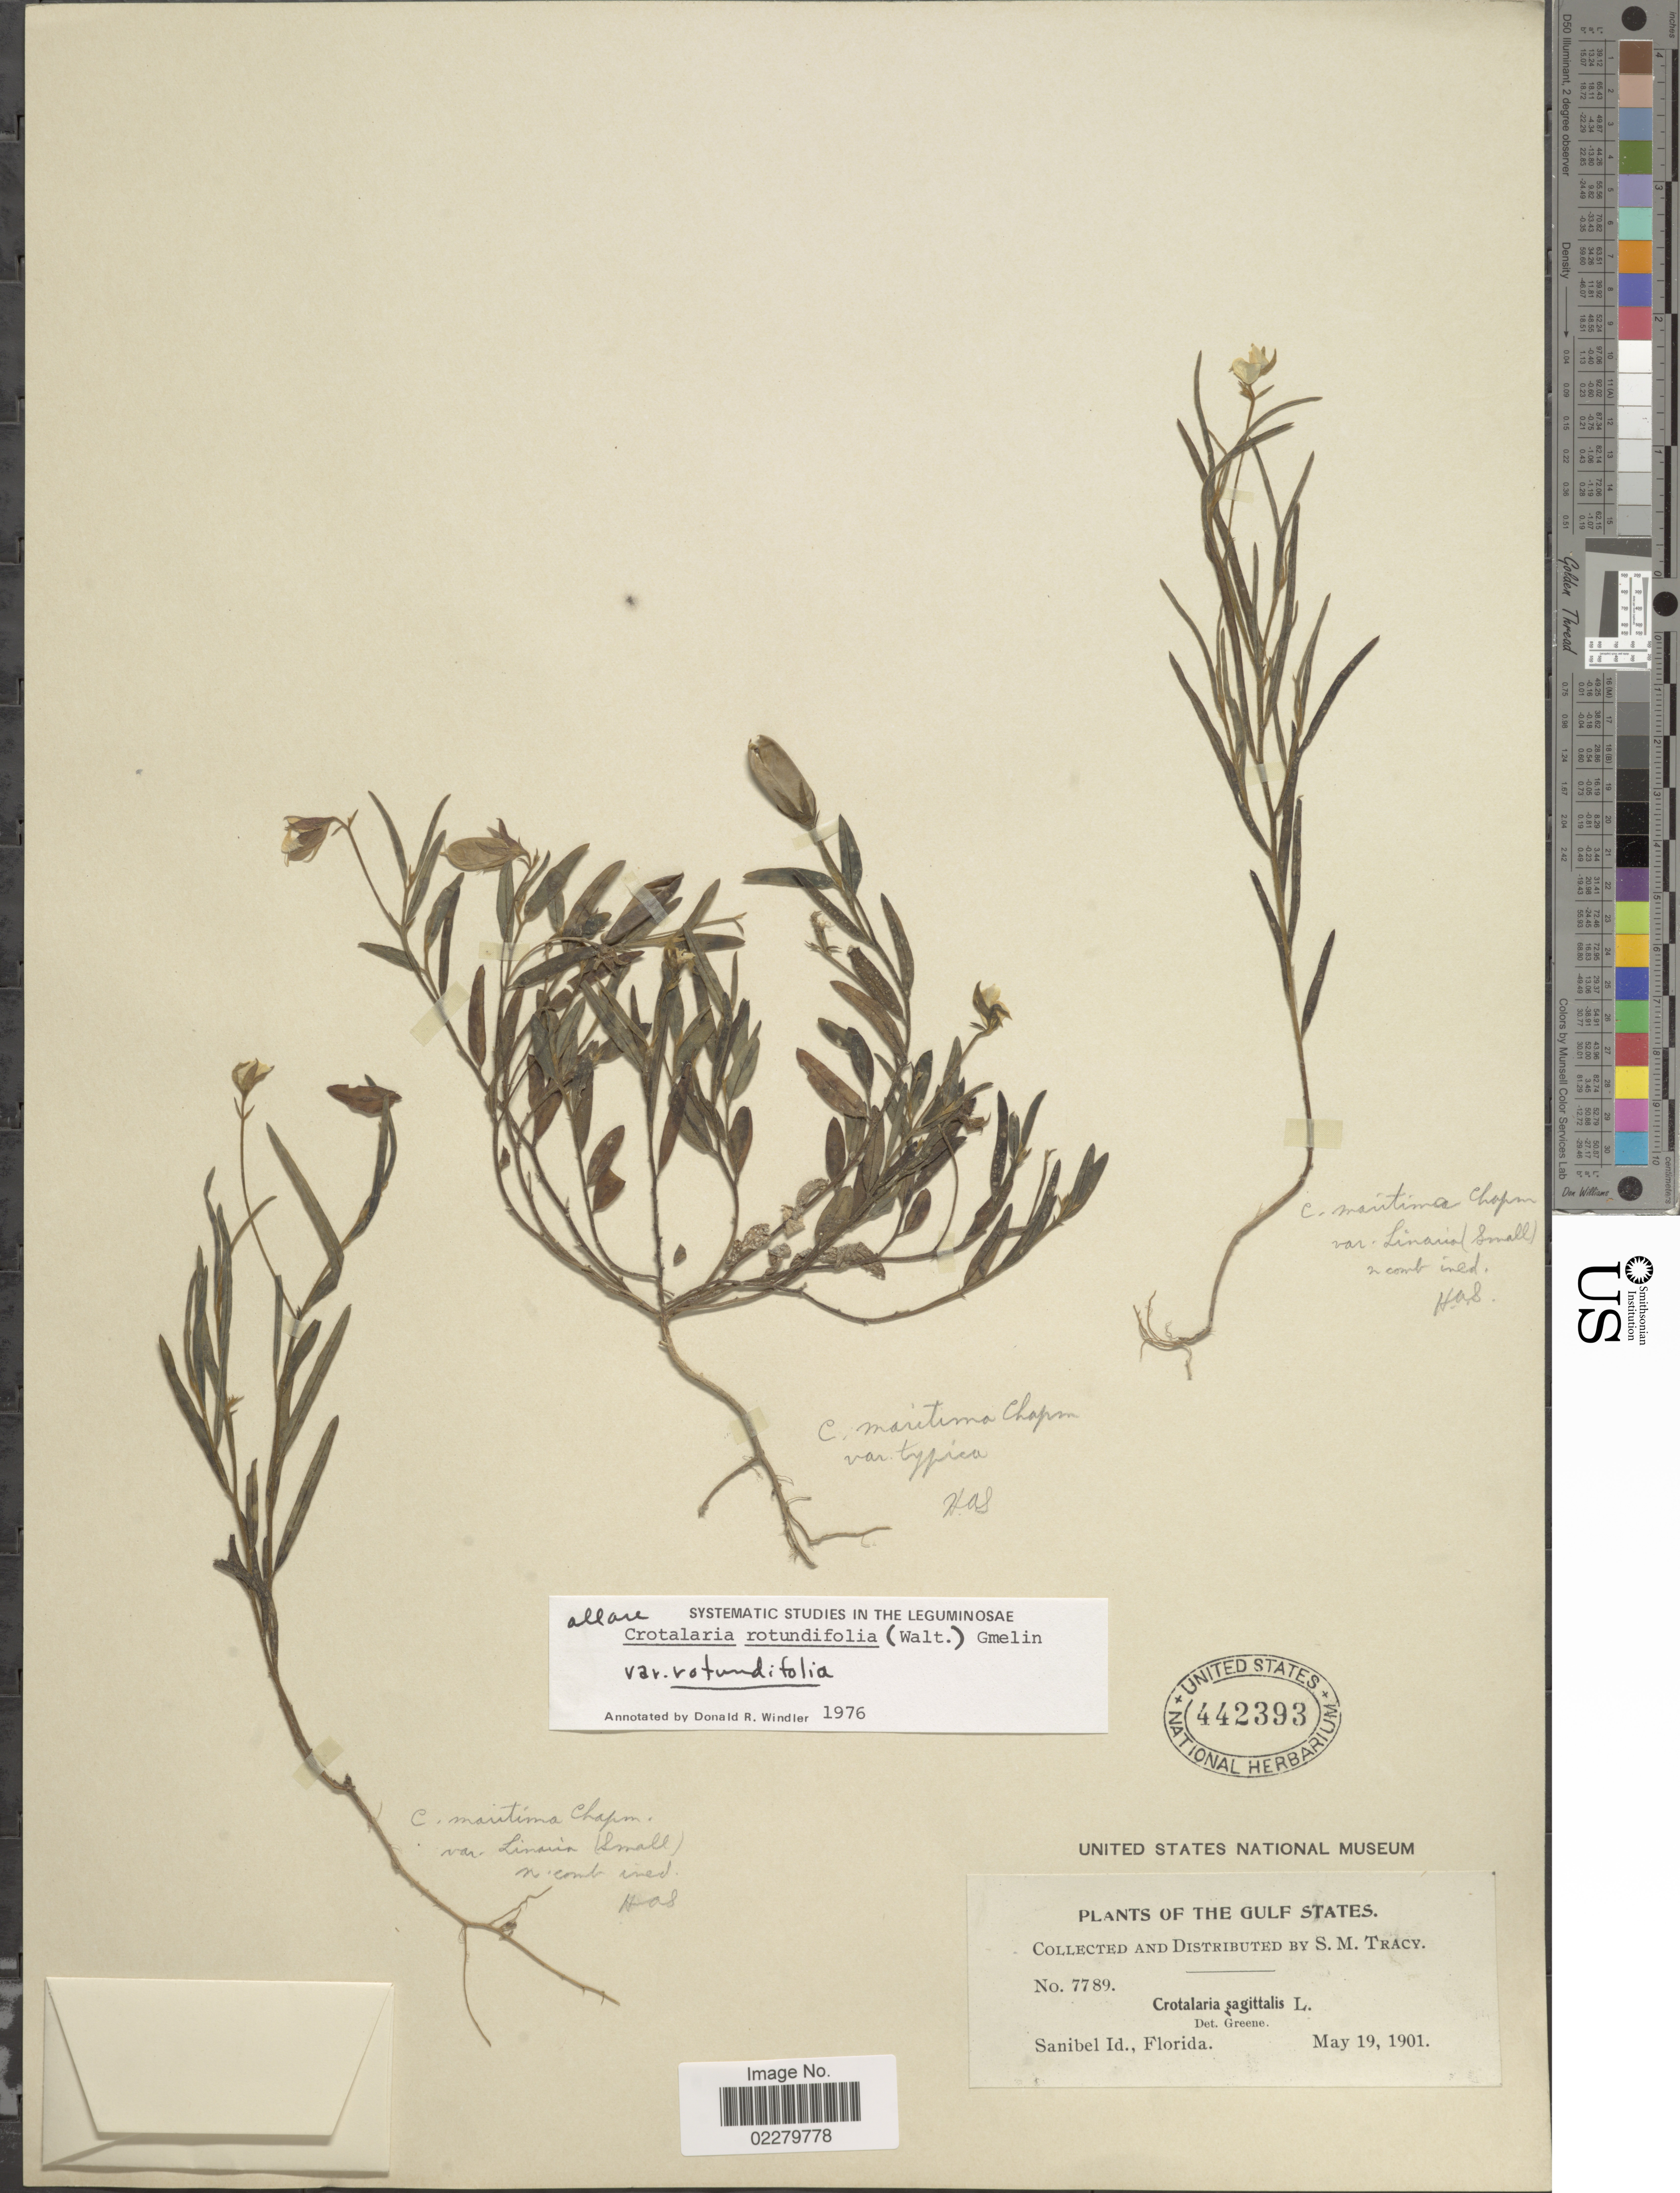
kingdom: Plantae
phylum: Tracheophyta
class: Magnoliopsida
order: Fabales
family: Fabaceae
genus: Crotalaria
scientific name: Crotalaria rotundifolia var. rotundifolia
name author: (Walter) J.F. Gmel.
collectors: S. M. Tracy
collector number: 7789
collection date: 1901-05-19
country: United States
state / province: Florida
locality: Gulf States. Sanibel Id., Florida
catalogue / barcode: US 442393